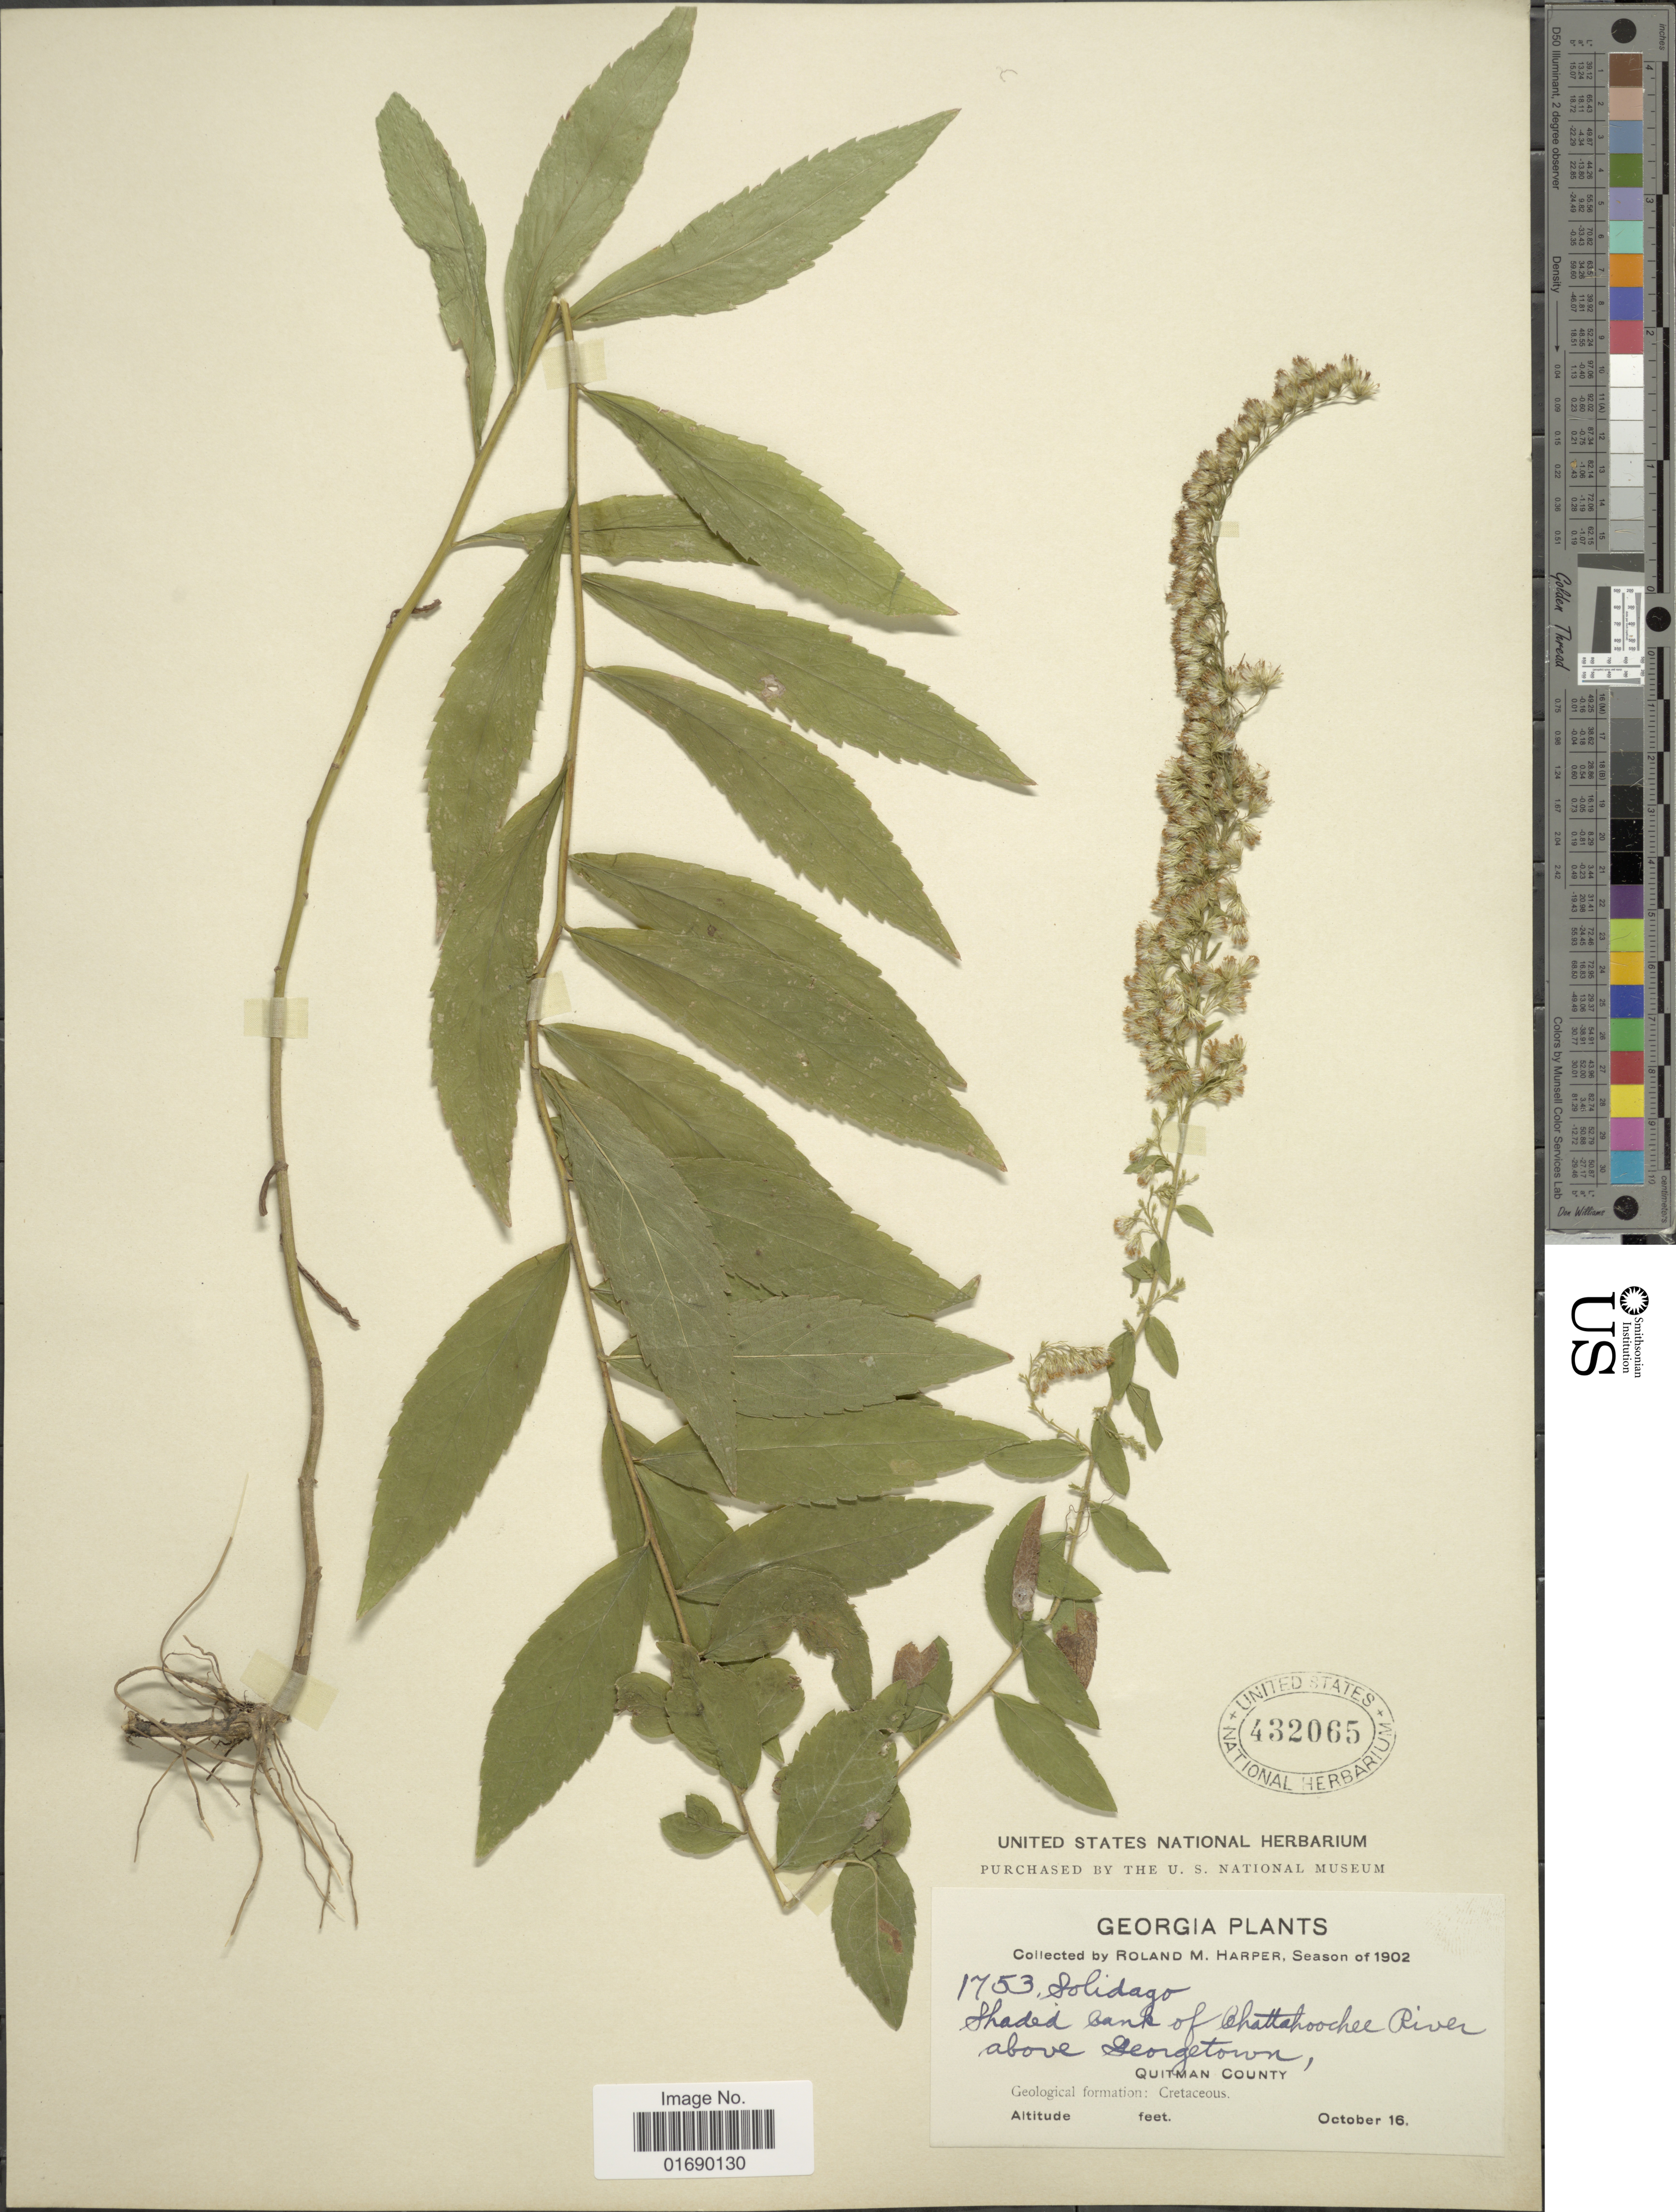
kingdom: Plantae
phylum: Tracheophyta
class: Magnoliopsida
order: Asterales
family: Asteraceae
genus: Solidago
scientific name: Solidago rugosa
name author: Mill.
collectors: R. M. Harper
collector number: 1753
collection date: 1902-10-16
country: United States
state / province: Georgia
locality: Shaded bank of Chattahoochee River above Georgetown, Quitman County, Geological formation: Cretaceous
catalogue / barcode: US 432065